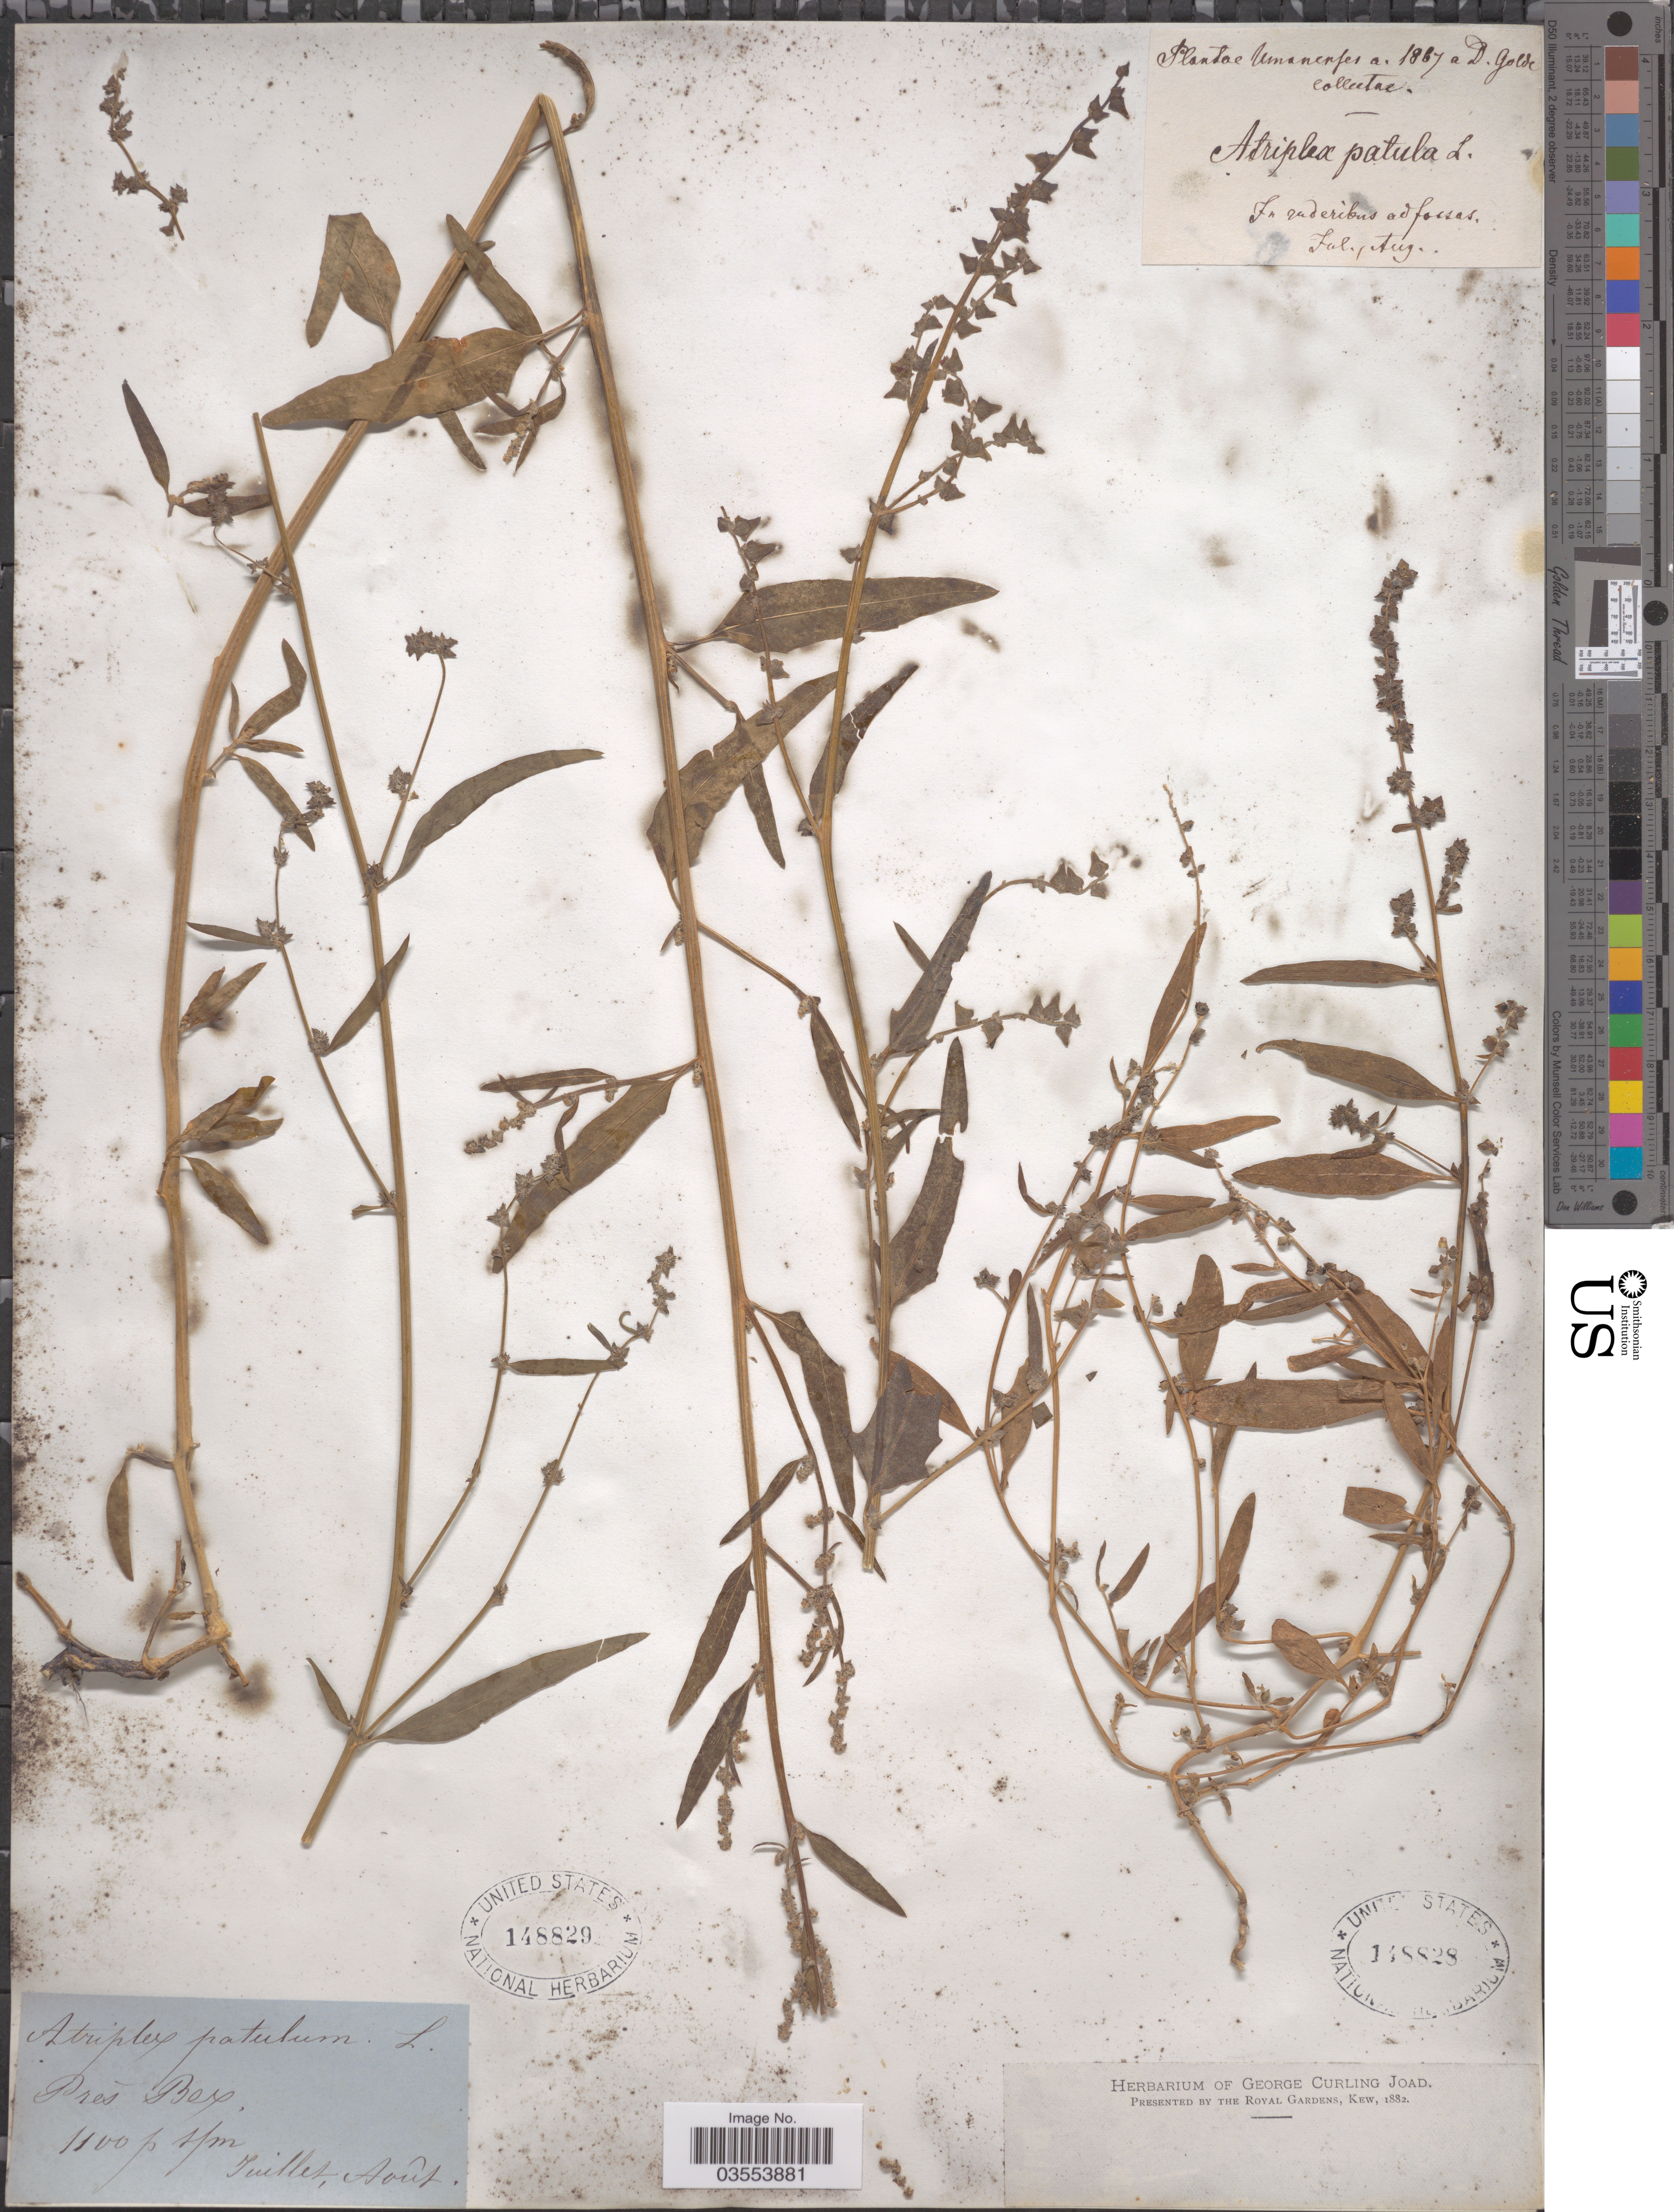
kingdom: Plantae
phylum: Tracheophyta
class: Magnoliopsida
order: Caryophyllales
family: Amaranthaceae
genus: Atriplex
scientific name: Atriplex patula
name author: L.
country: Switzerland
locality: Prés Bex.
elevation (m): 335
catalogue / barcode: US 148829